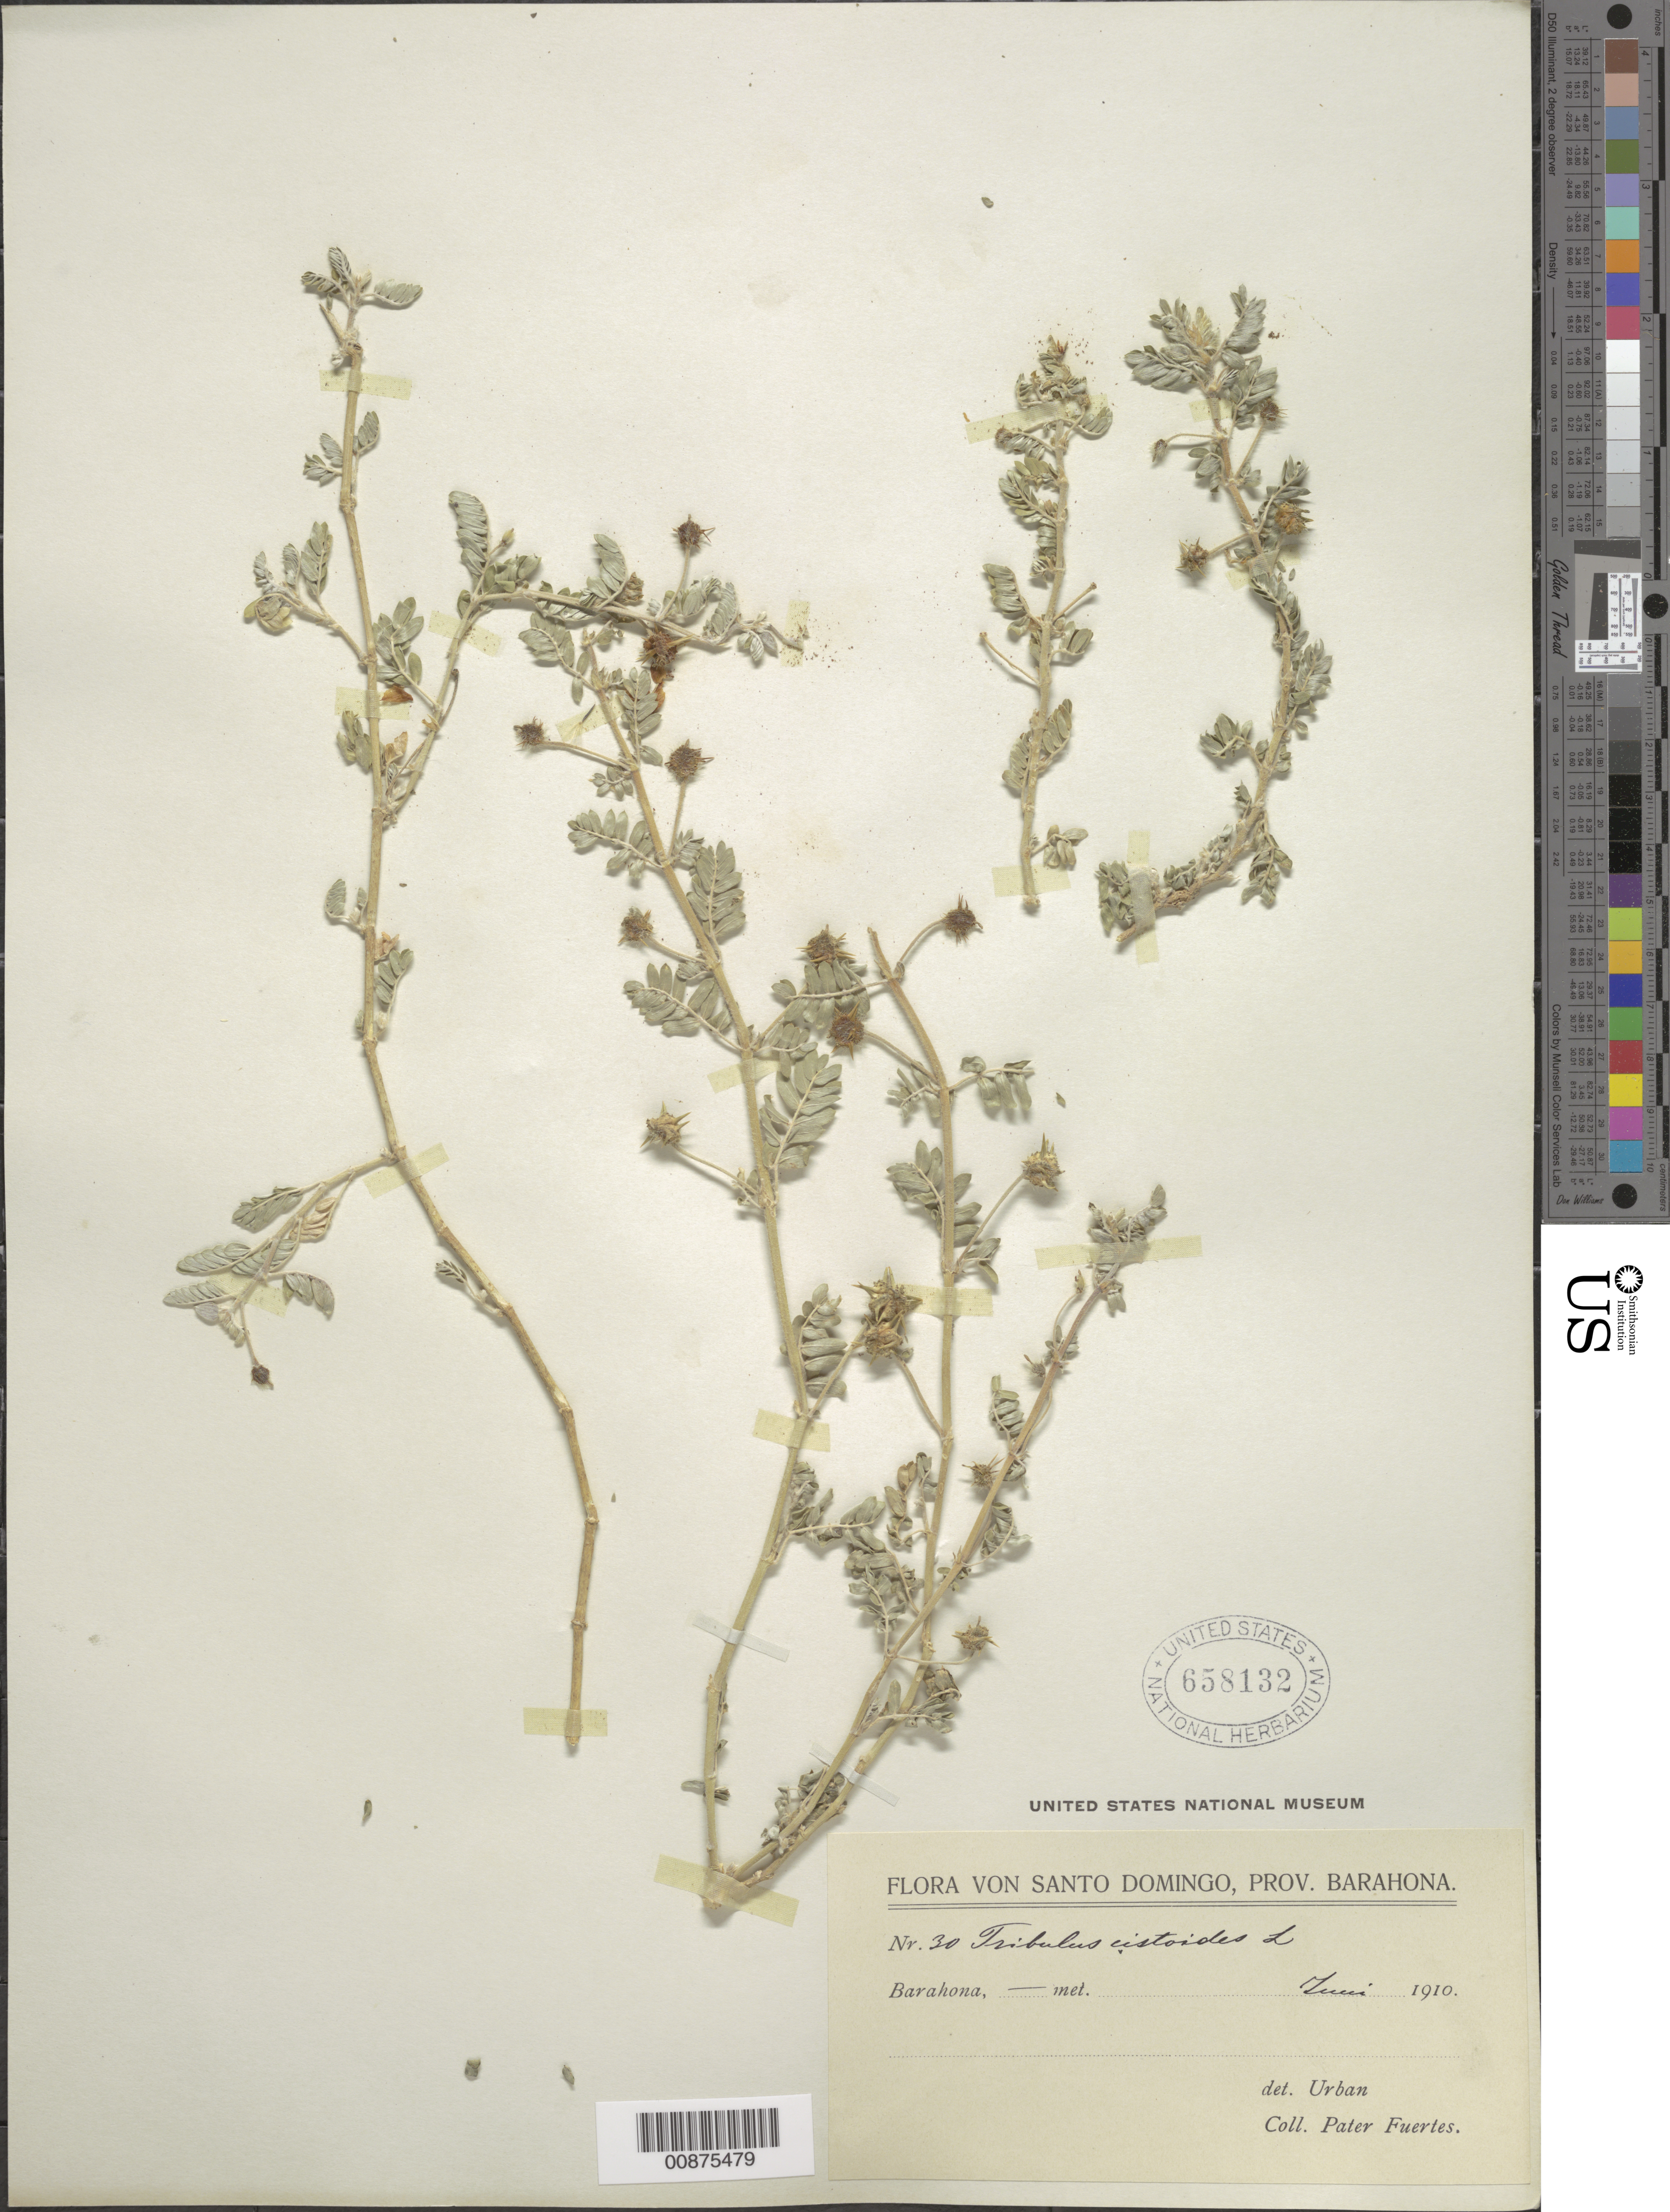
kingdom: Plantae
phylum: Tracheophyta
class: Magnoliopsida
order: Zygophyllales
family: Zygophyllaceae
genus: Tribulus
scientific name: Tribulus cistoides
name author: L.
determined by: Urban, Ignatz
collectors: M. D. Fuertes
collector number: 30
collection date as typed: Jun 1910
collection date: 1910-06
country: Dominican Republic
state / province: Barahona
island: Hispaniola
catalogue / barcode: US 658132